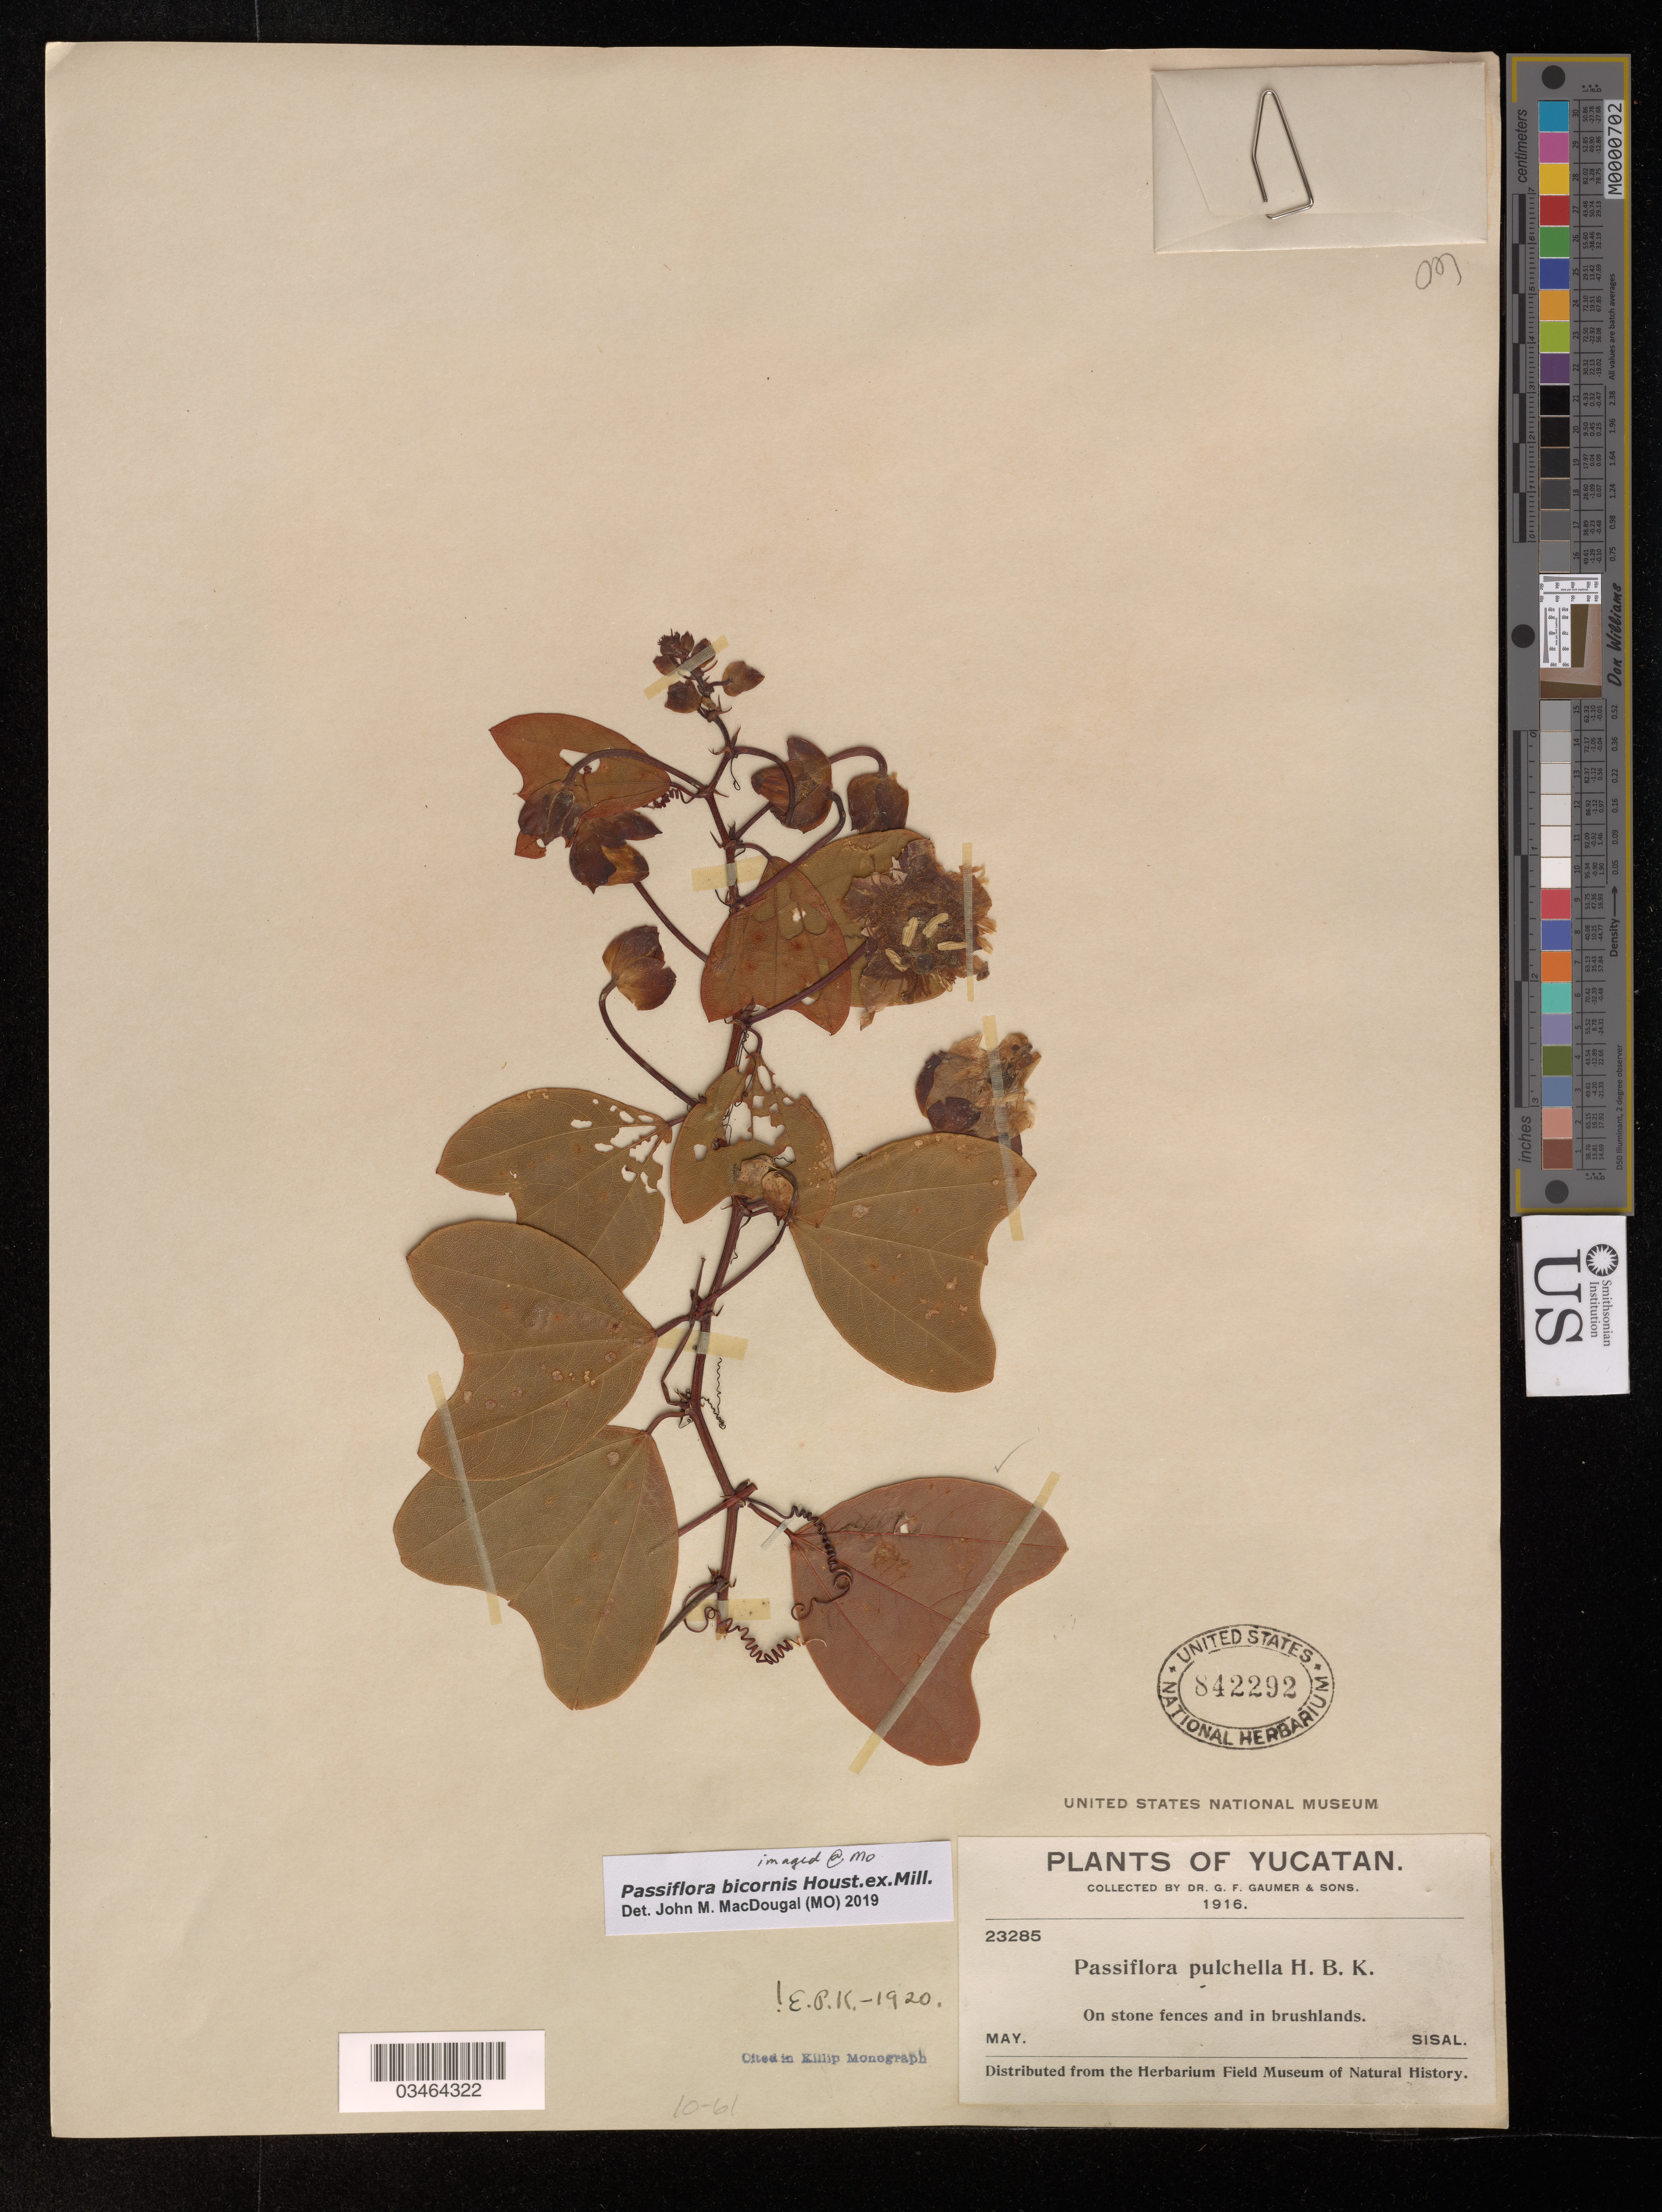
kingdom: Plantae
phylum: Tracheophyta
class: Magnoliopsida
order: Malpighiales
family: Passifloraceae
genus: Passiflora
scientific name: Passiflora bicornis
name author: Houst. ex Mill.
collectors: G. Gaumer & et al.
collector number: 23285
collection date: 1916-05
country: Mexico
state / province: Yucatán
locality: On stone fences and in brushlands. Sisal.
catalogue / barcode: US 842292